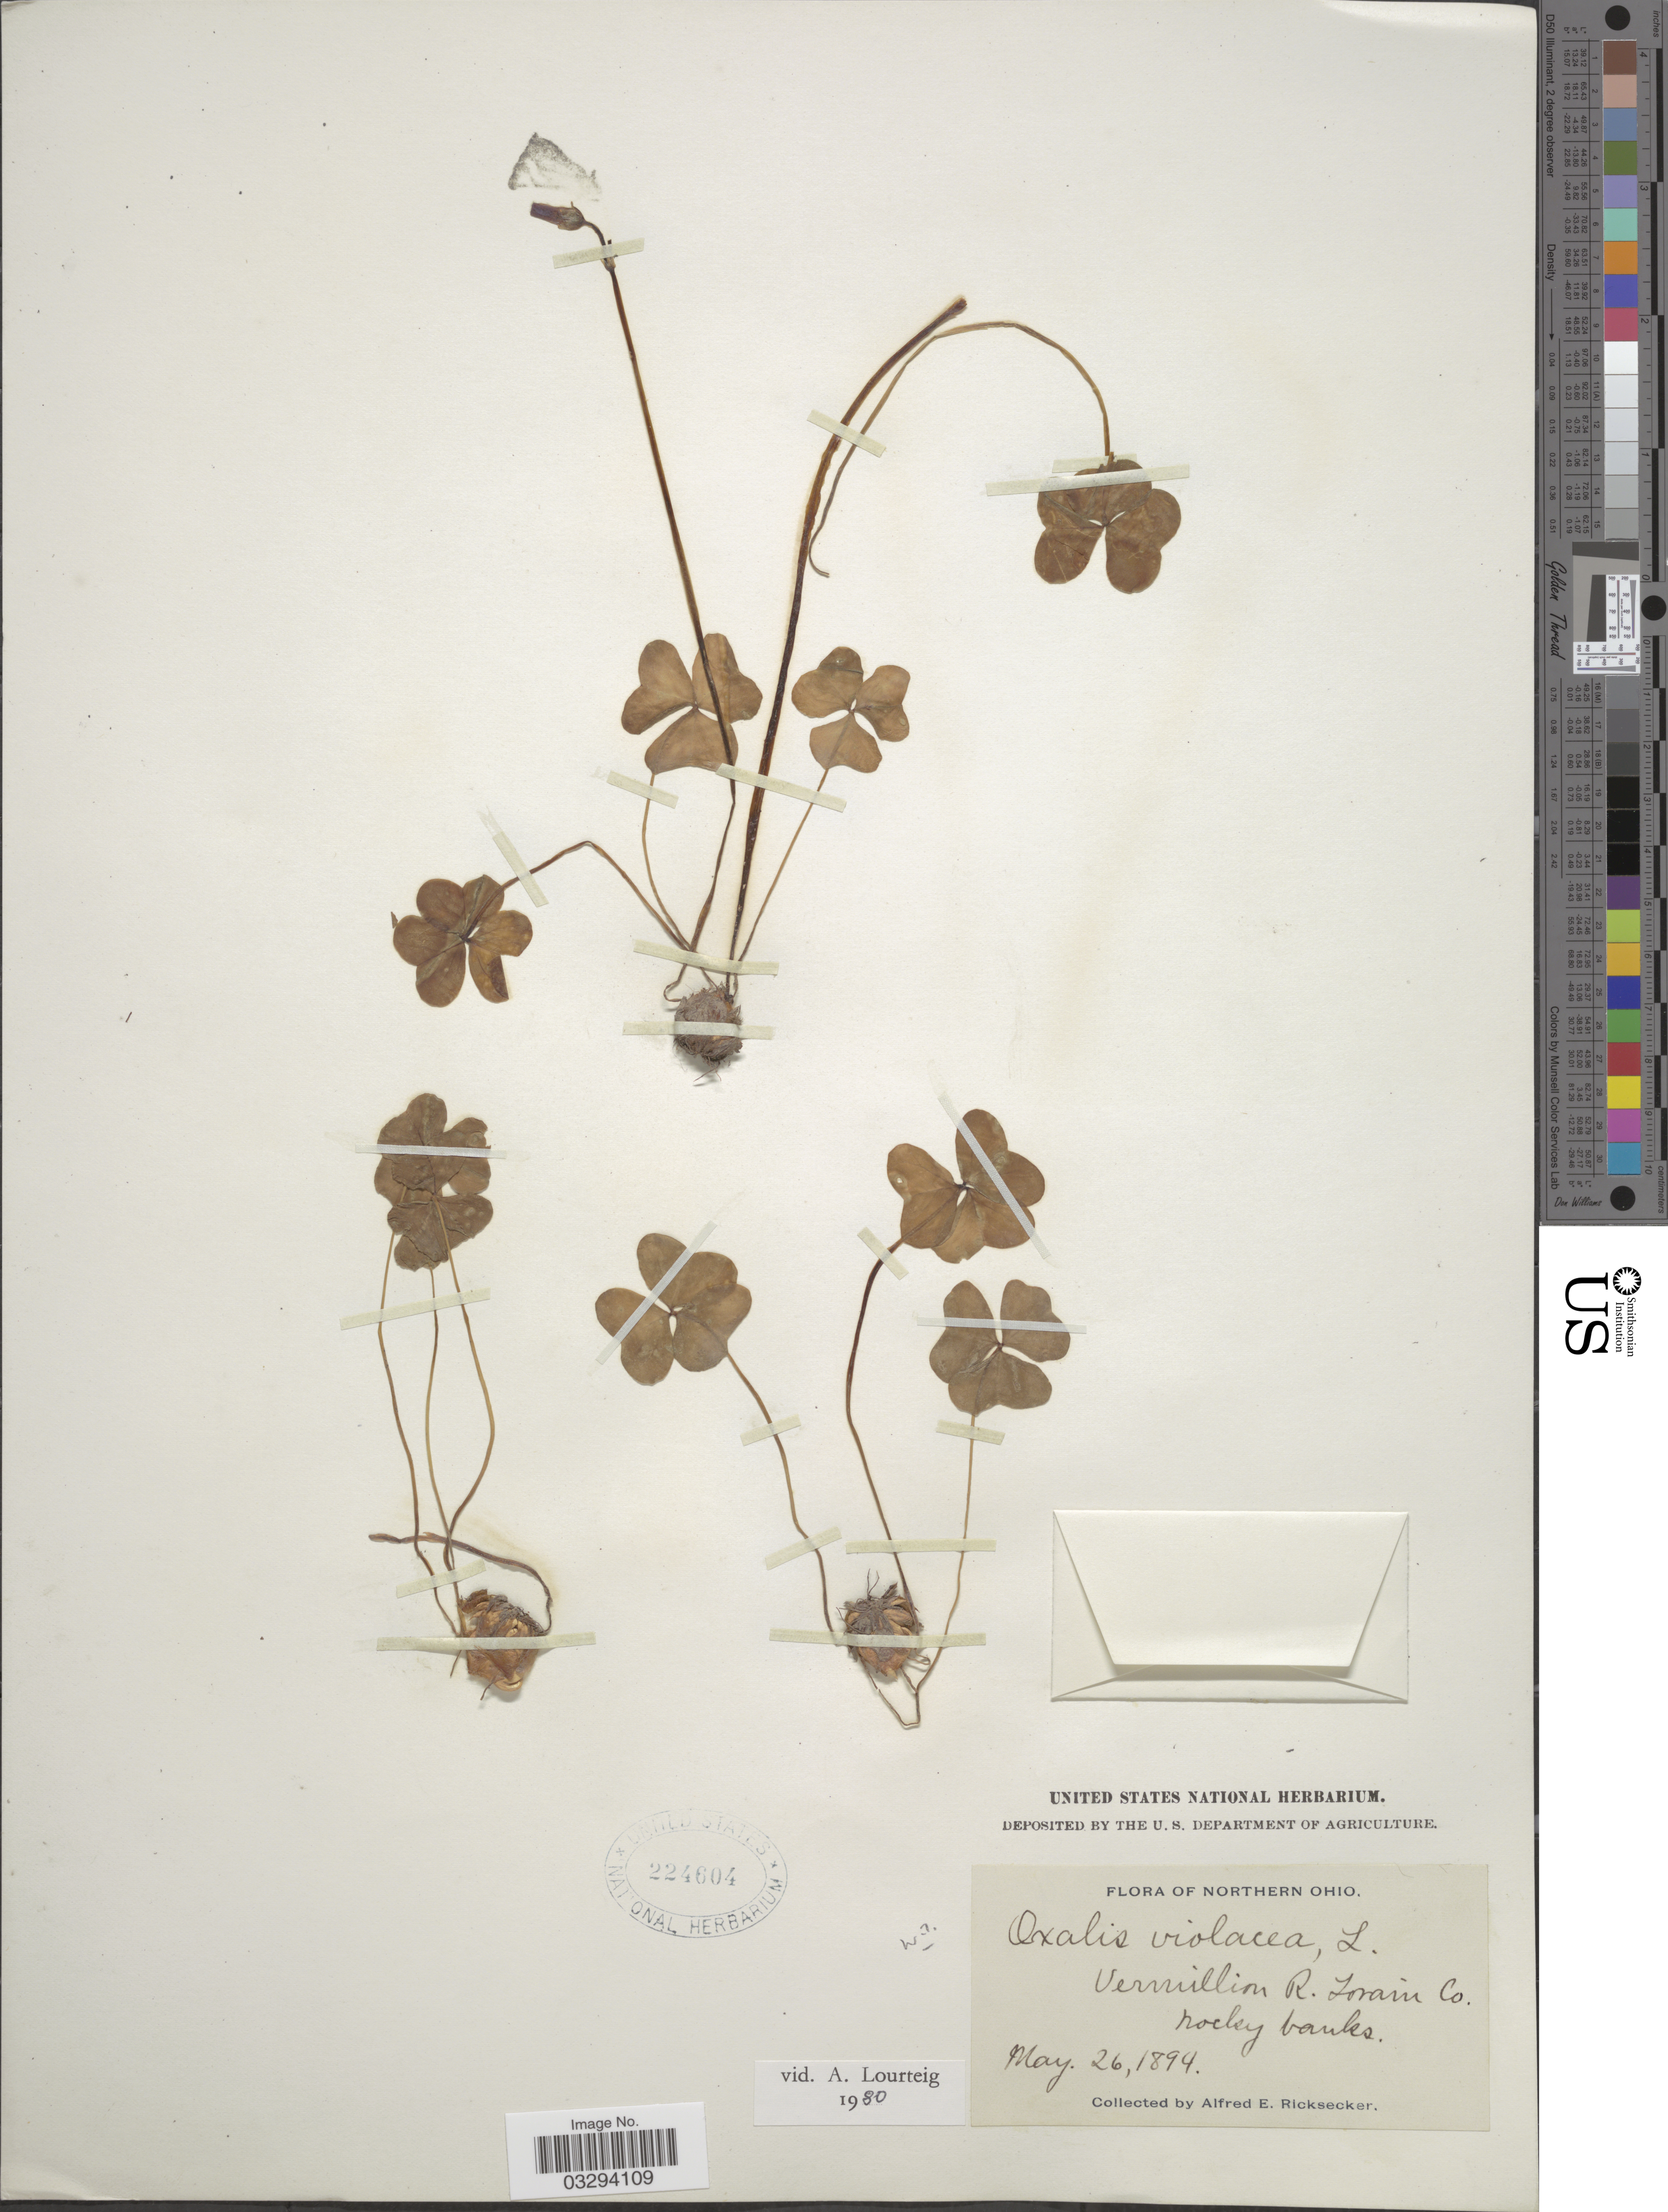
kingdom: Plantae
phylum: Tracheophyta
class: Magnoliopsida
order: Oxalidales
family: Oxalidaceae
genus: Oxalis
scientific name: Oxalis violacea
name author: L.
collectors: A. E. Ricksecker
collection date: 1894-05-26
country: United States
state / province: Ohio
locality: Northern Ohio. Vermillion R. Lorain Co.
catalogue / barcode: US 224604